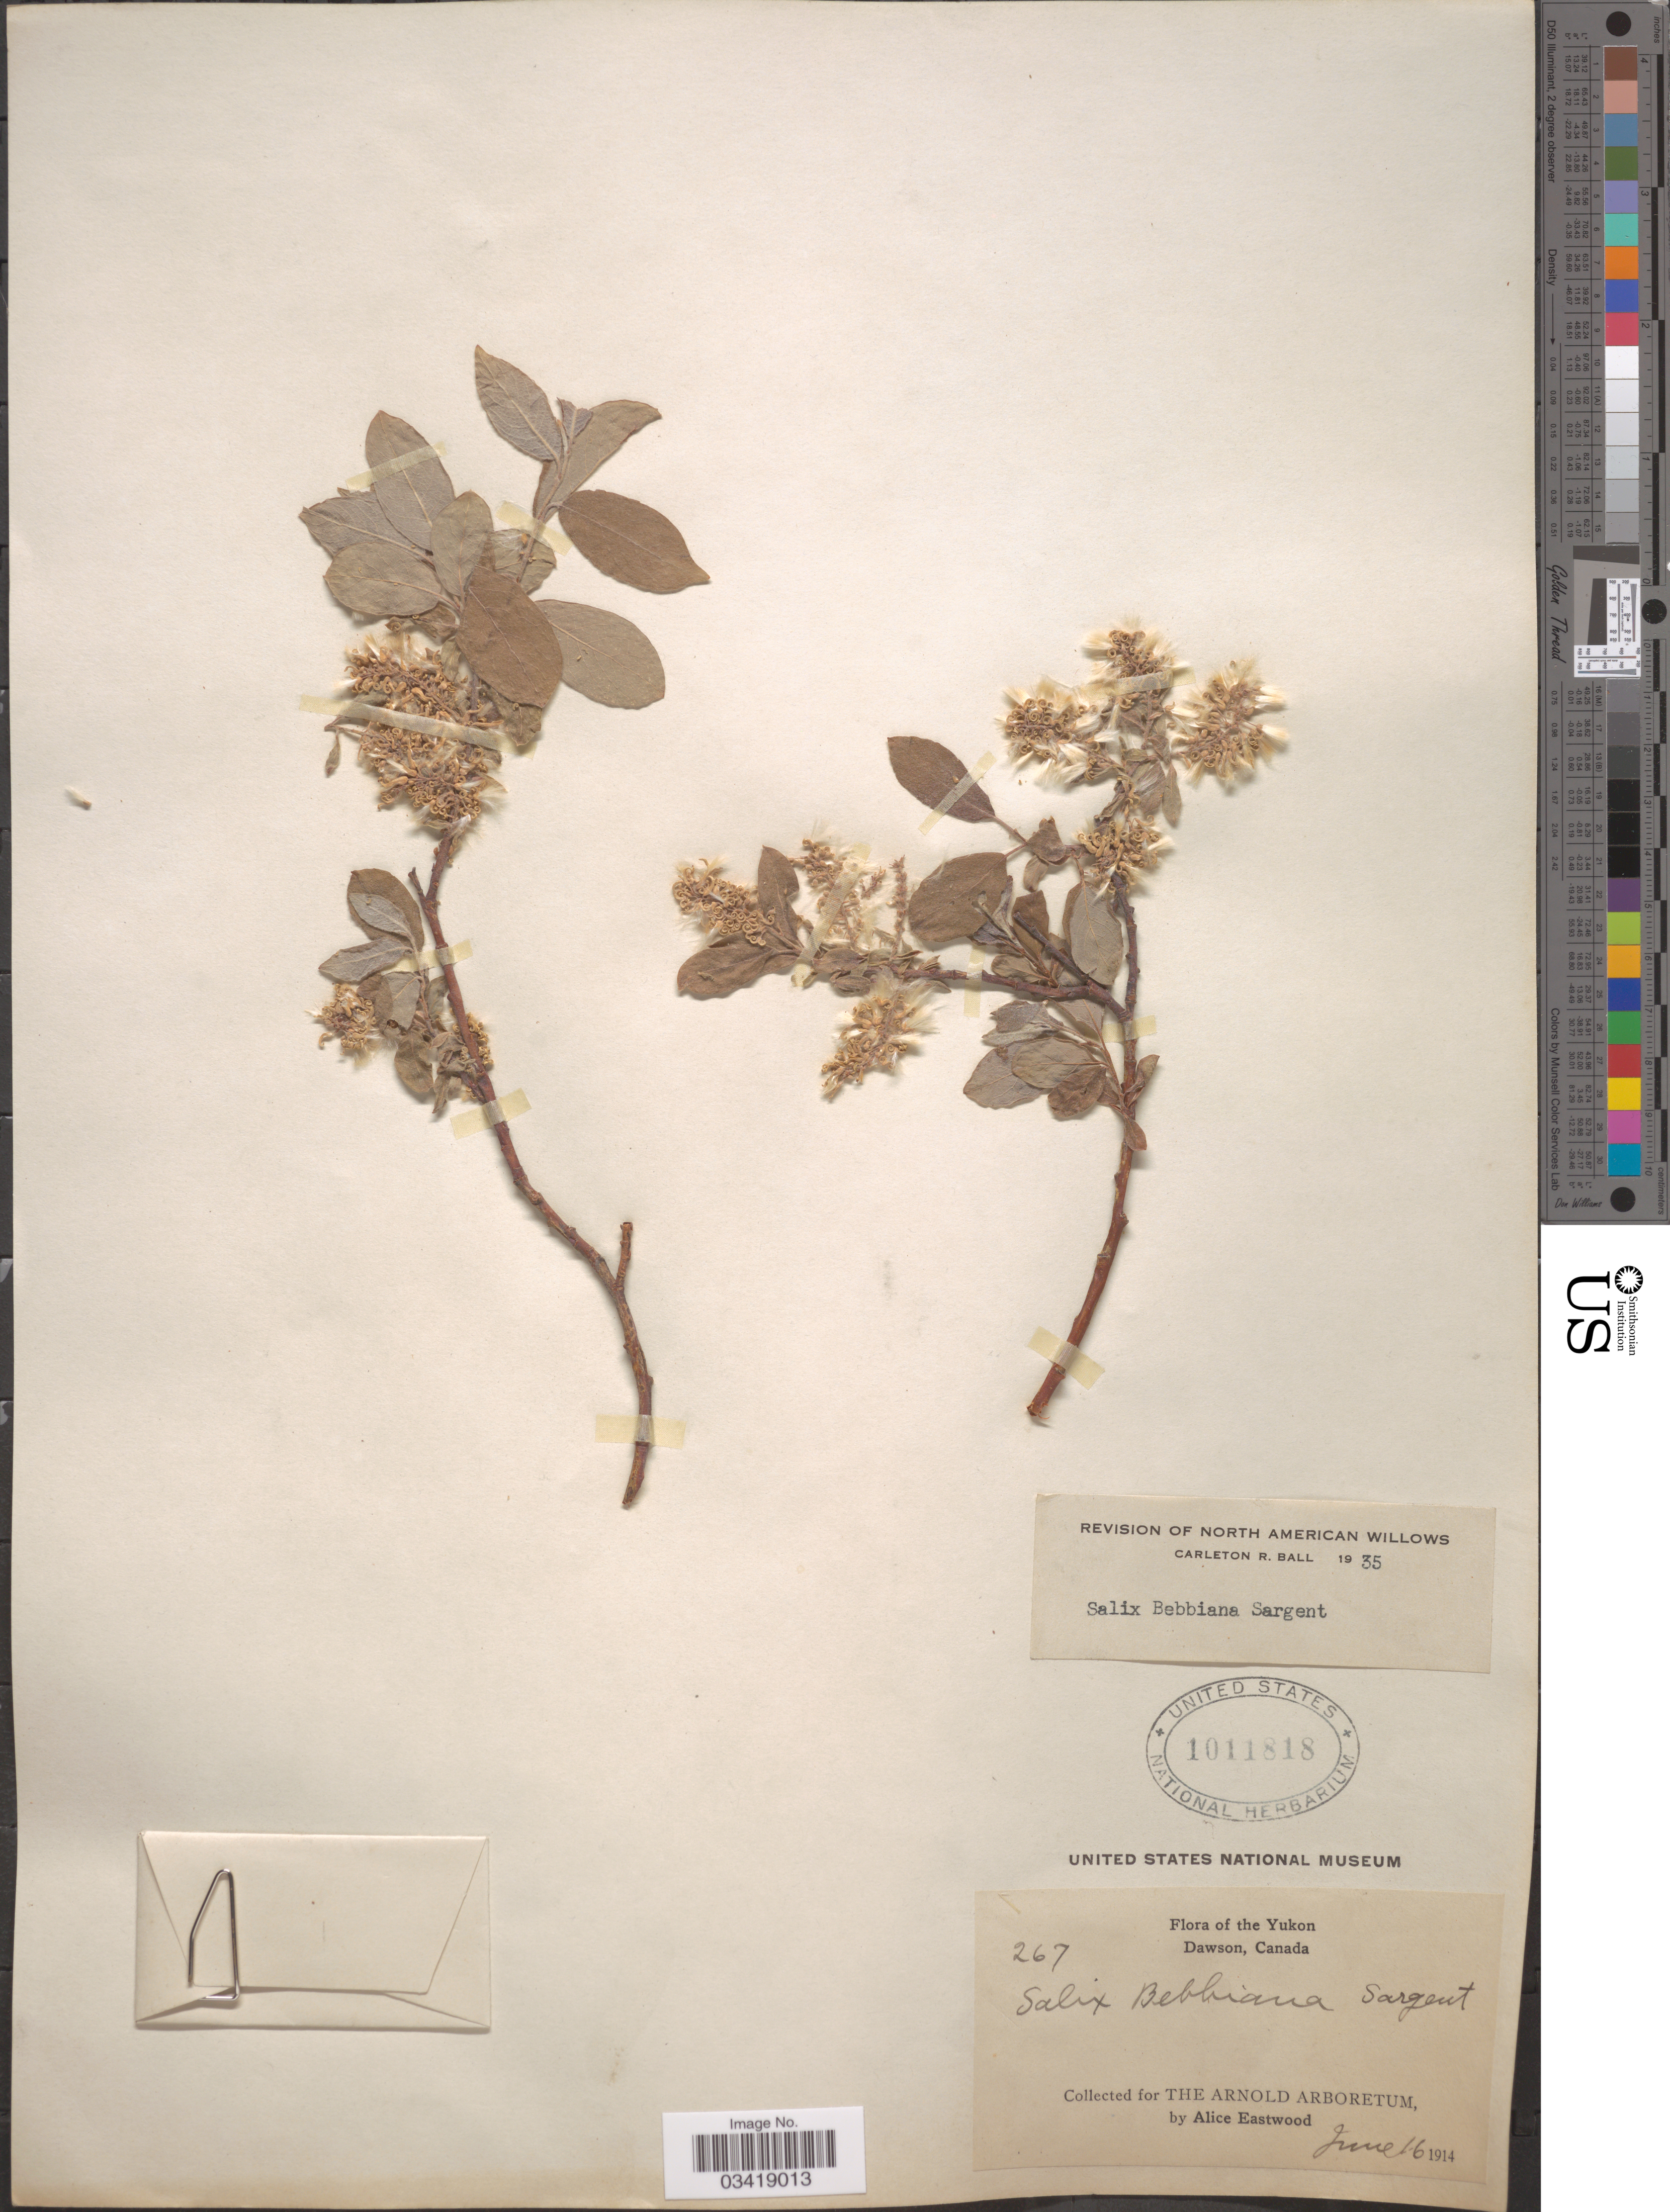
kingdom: Plantae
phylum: Tracheophyta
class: Magnoliopsida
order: Malpighiales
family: Salicaceae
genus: Salix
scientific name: Salix bebbiana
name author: Sarg.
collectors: A. Eastwood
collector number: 267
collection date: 1914-06-16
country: Canada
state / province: Yukon Territory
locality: Yukon. Dawson.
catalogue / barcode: US 1011818